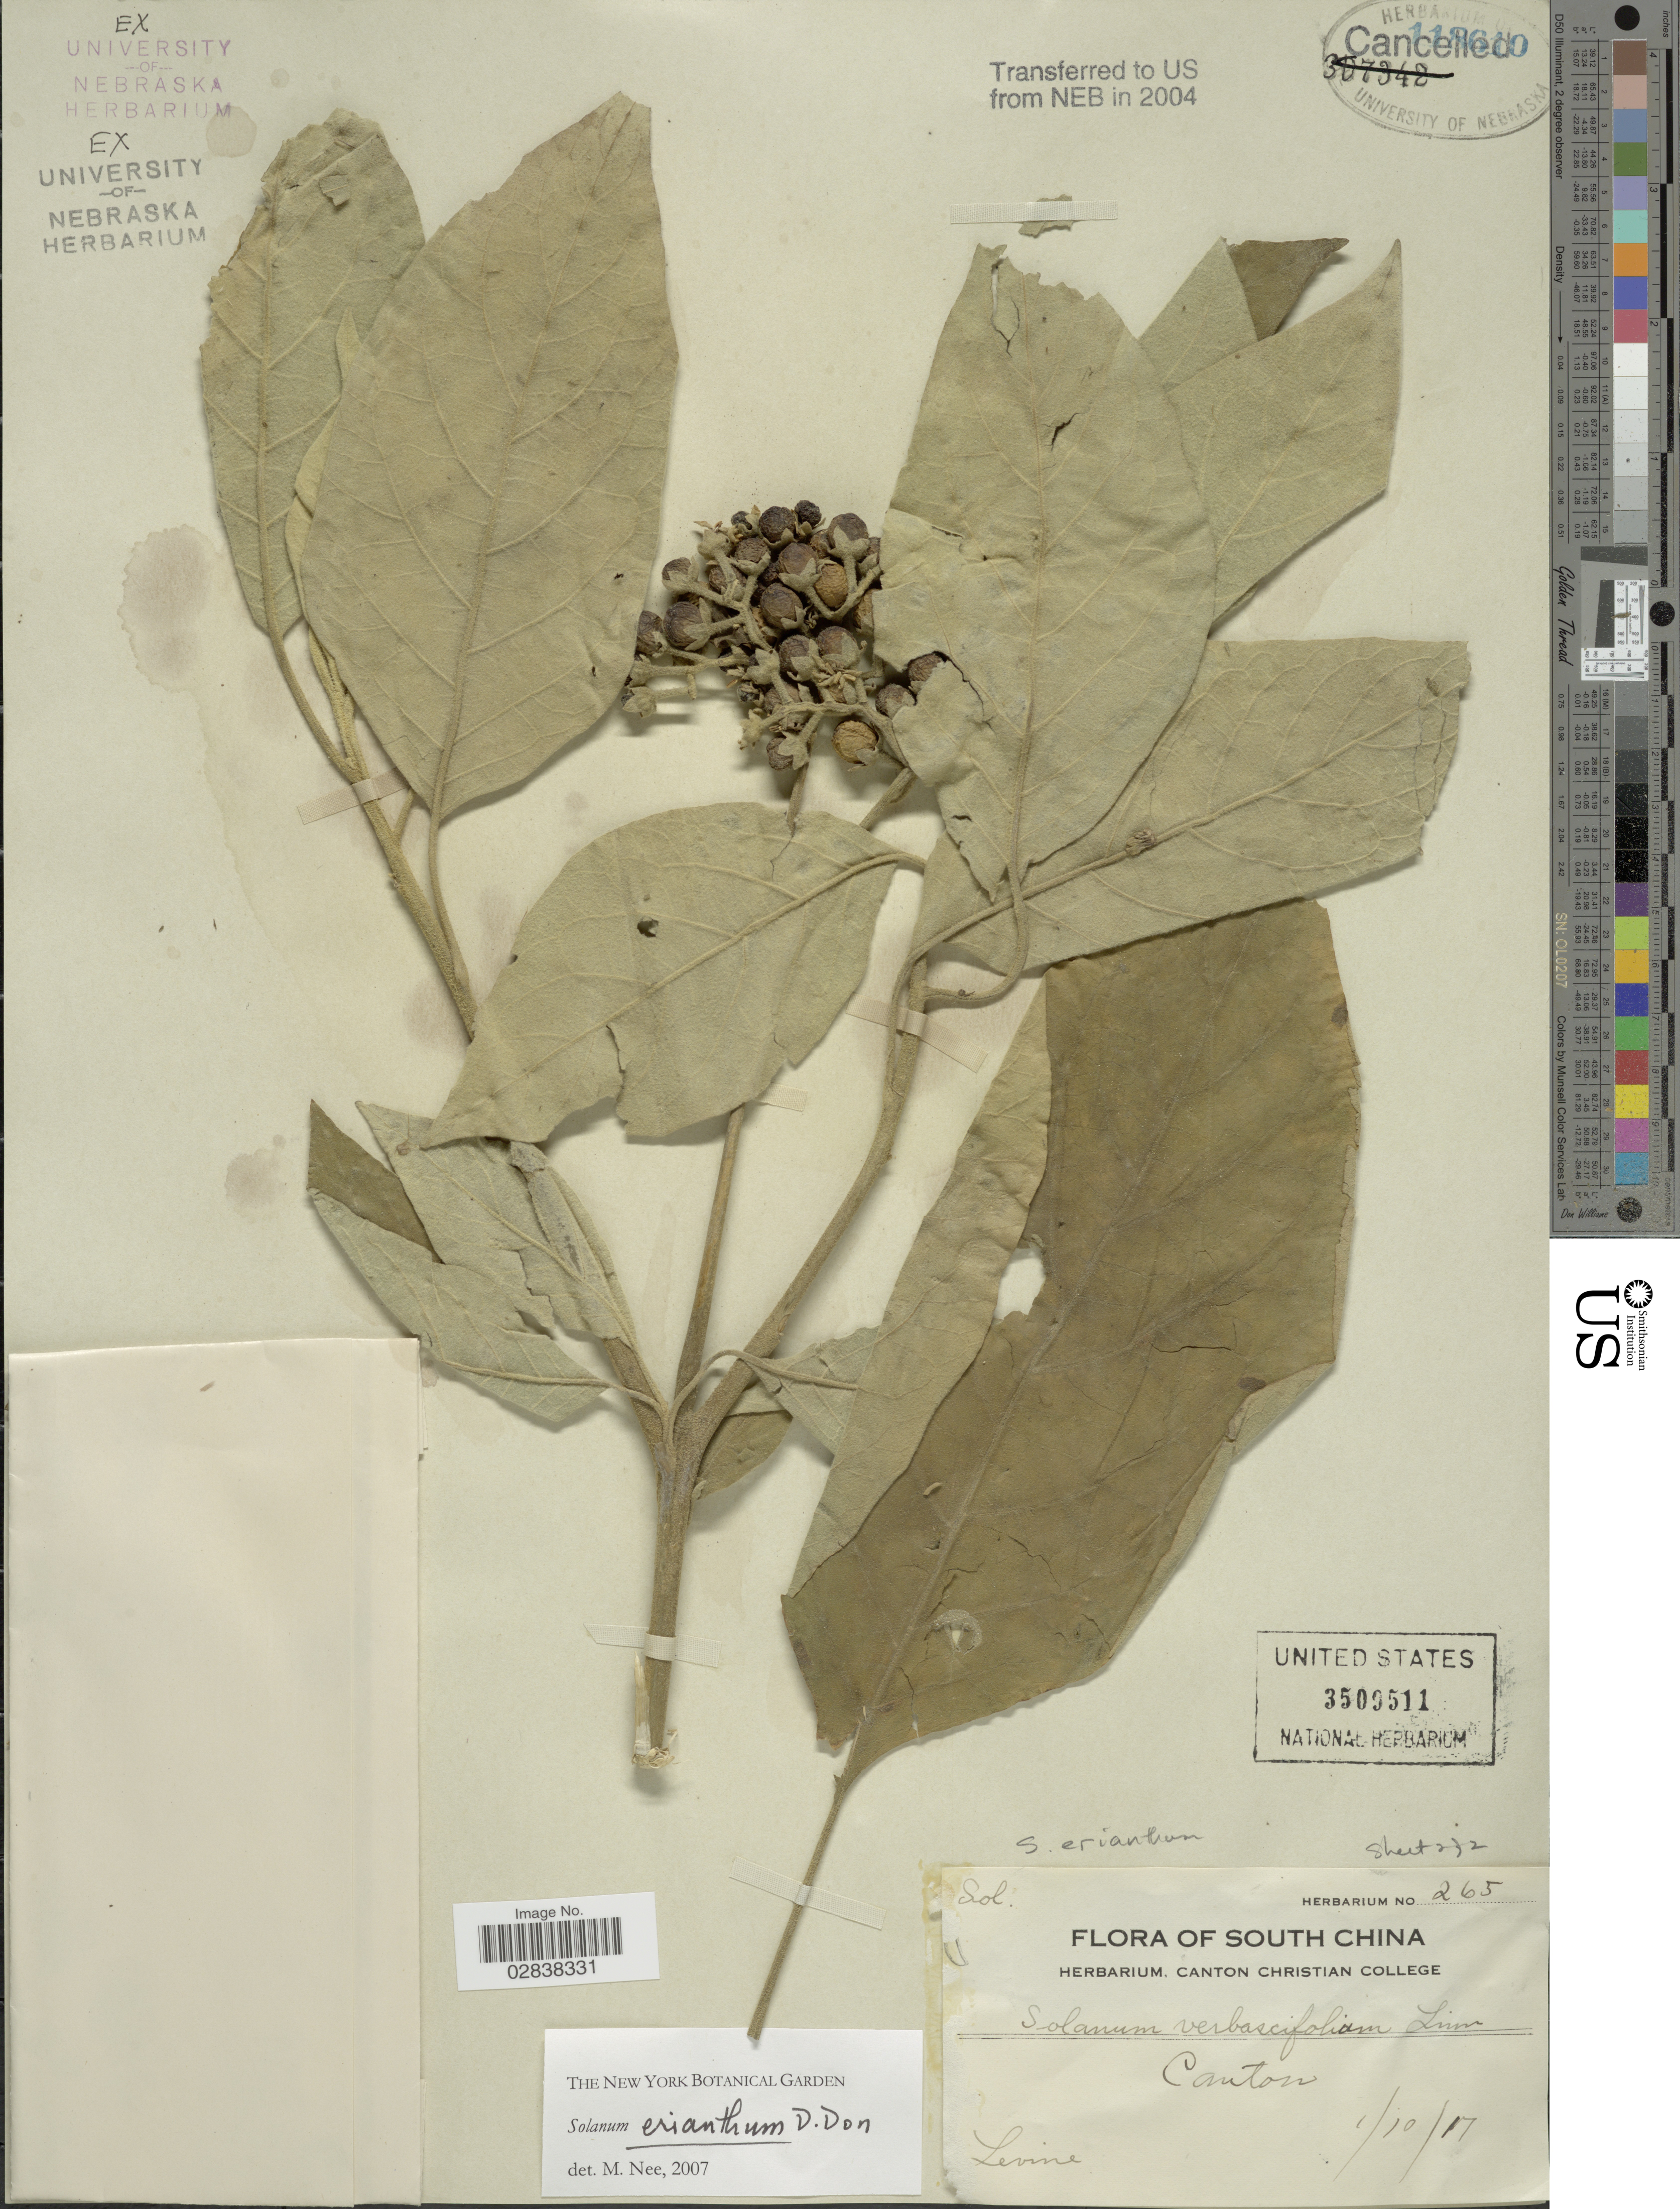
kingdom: Plantae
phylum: Tracheophyta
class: Magnoliopsida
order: Solanales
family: Solanaceae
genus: Solanum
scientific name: Solanum erianthum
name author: D. Don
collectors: -. Levine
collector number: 265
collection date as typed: Transcribed d/m/y: 1/10/17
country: China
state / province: Guangdong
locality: South China, Canton.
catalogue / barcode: US 3509511